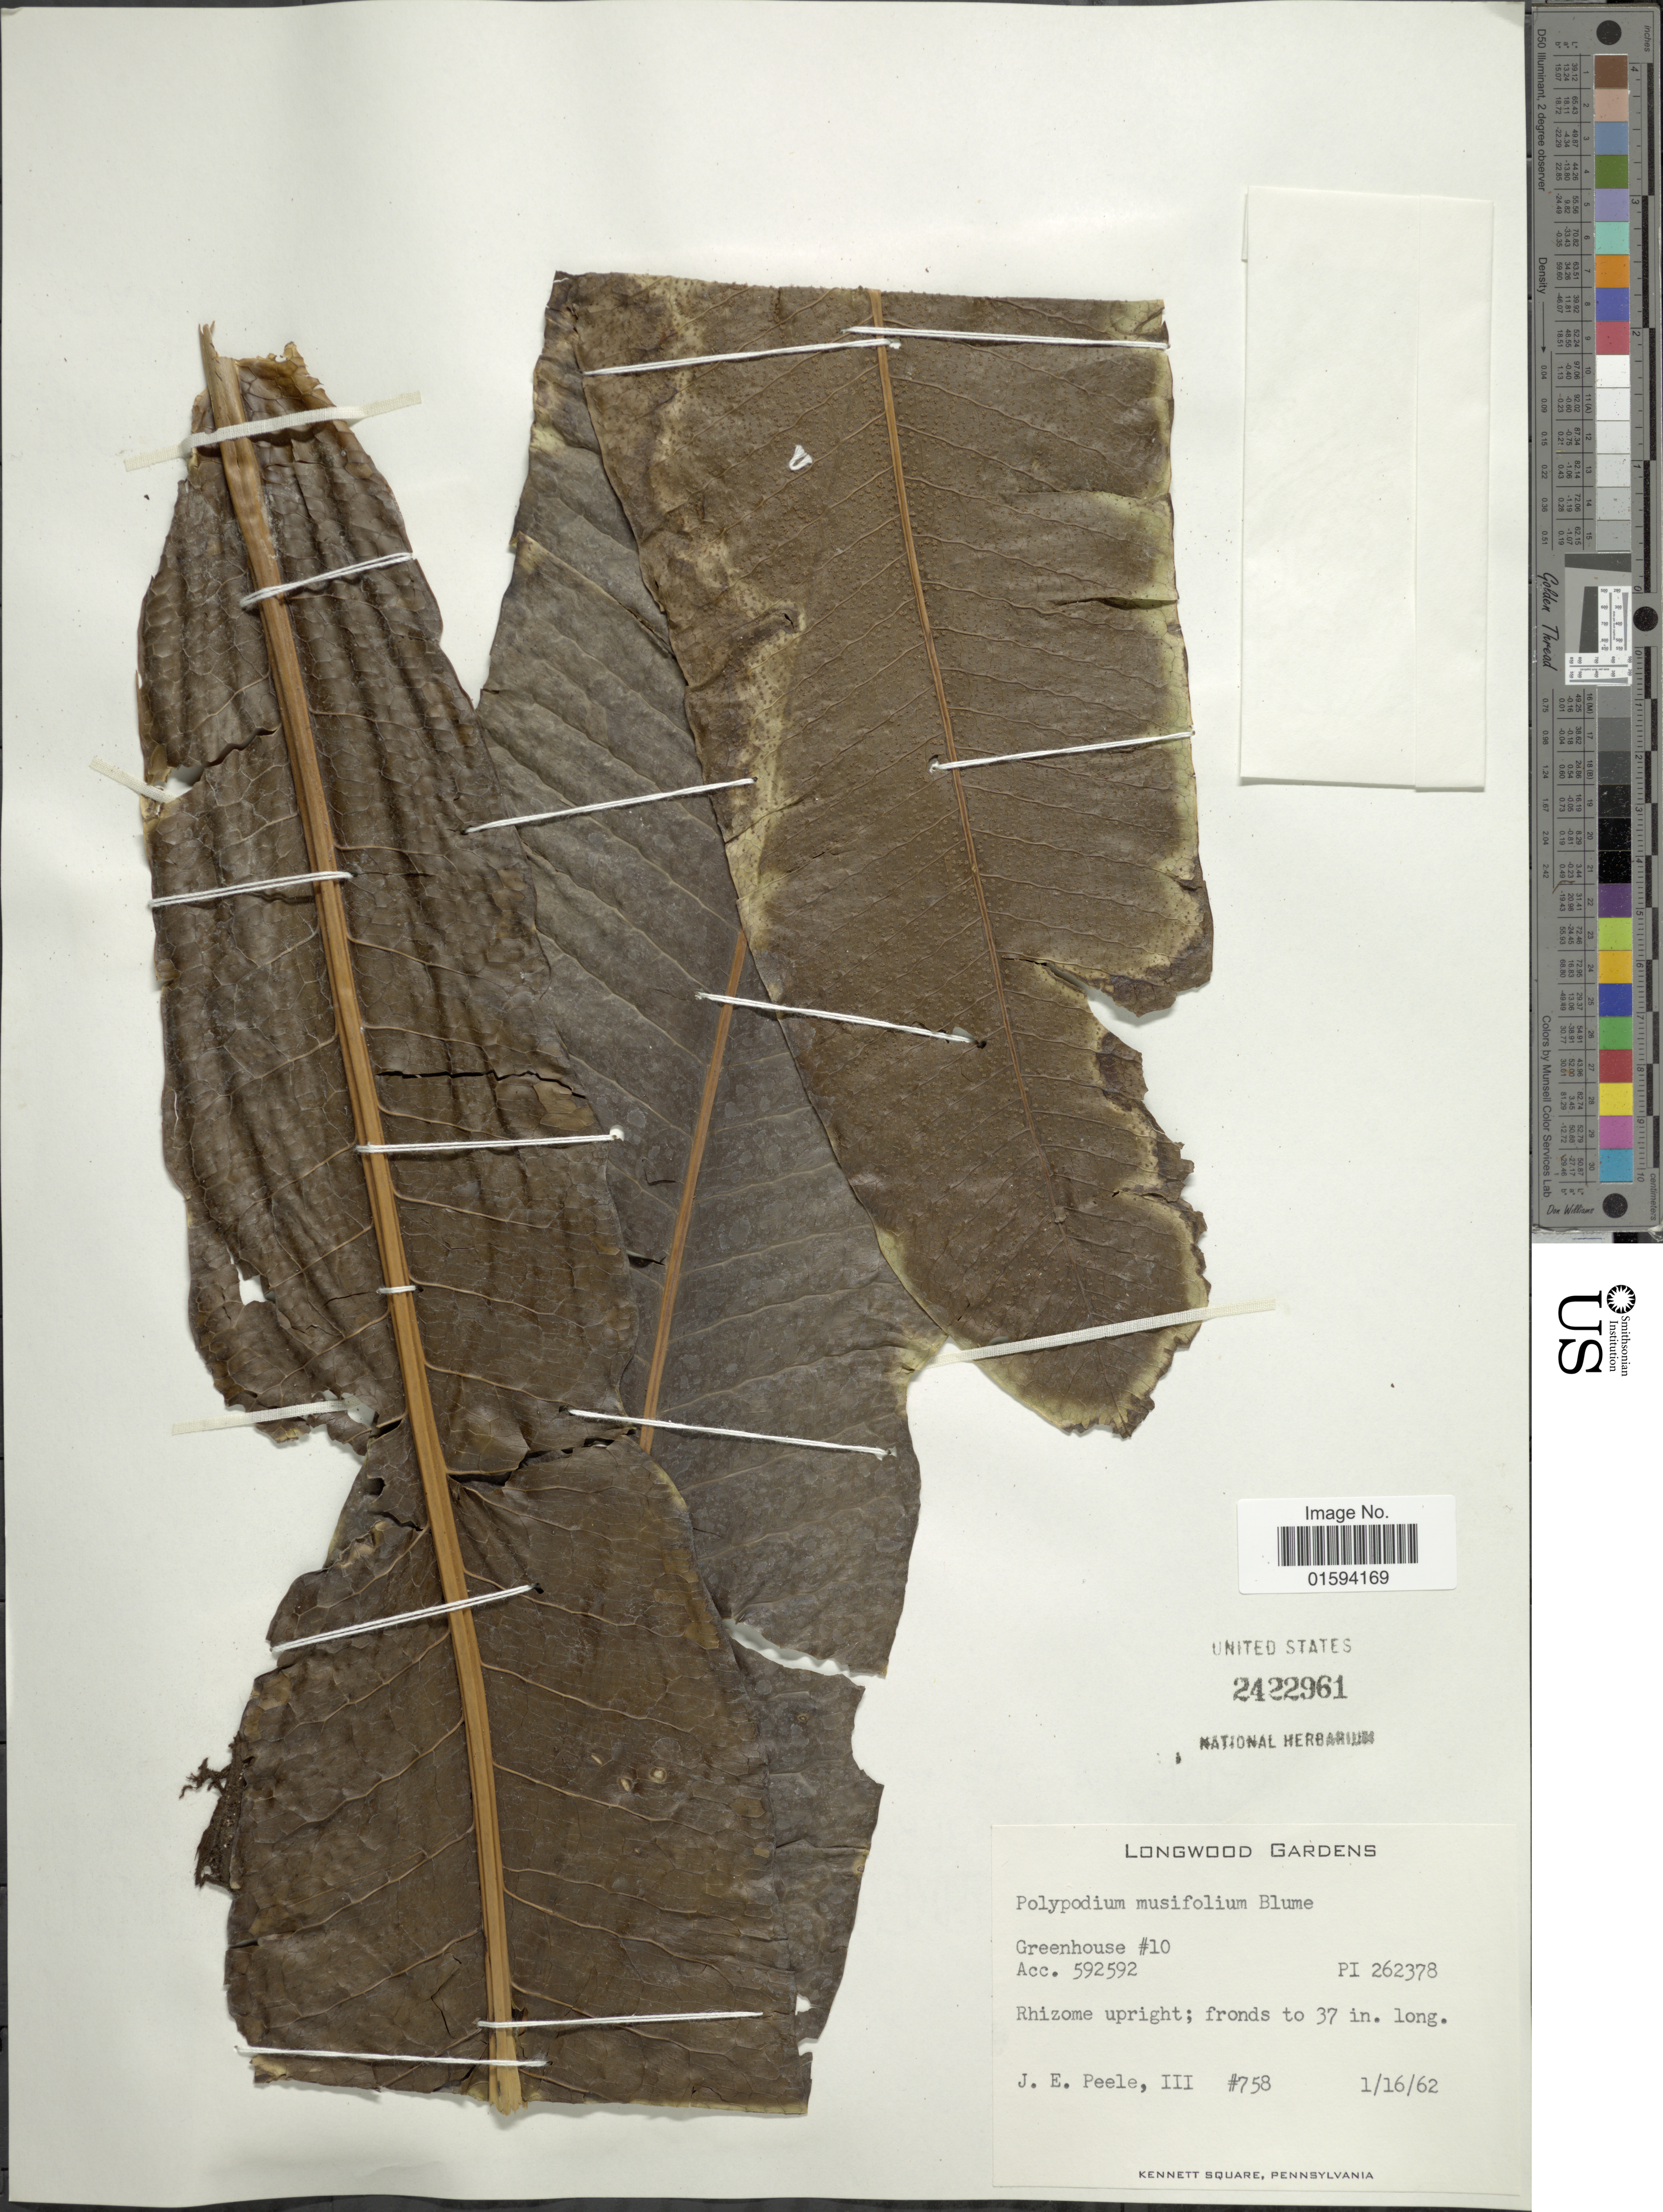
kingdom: Plantae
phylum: Tracheophyta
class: Polypodiopsida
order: Polypodiales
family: Polypodiaceae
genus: Polypodium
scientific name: Polypodium musifolium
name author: Blume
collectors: J. Peele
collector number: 758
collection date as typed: Transcribed d/m/y: 16/1/62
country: United States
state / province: Pennsylvania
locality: Longwood Gardens, Greenhouse #10, Acc.592592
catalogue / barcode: US 2422961